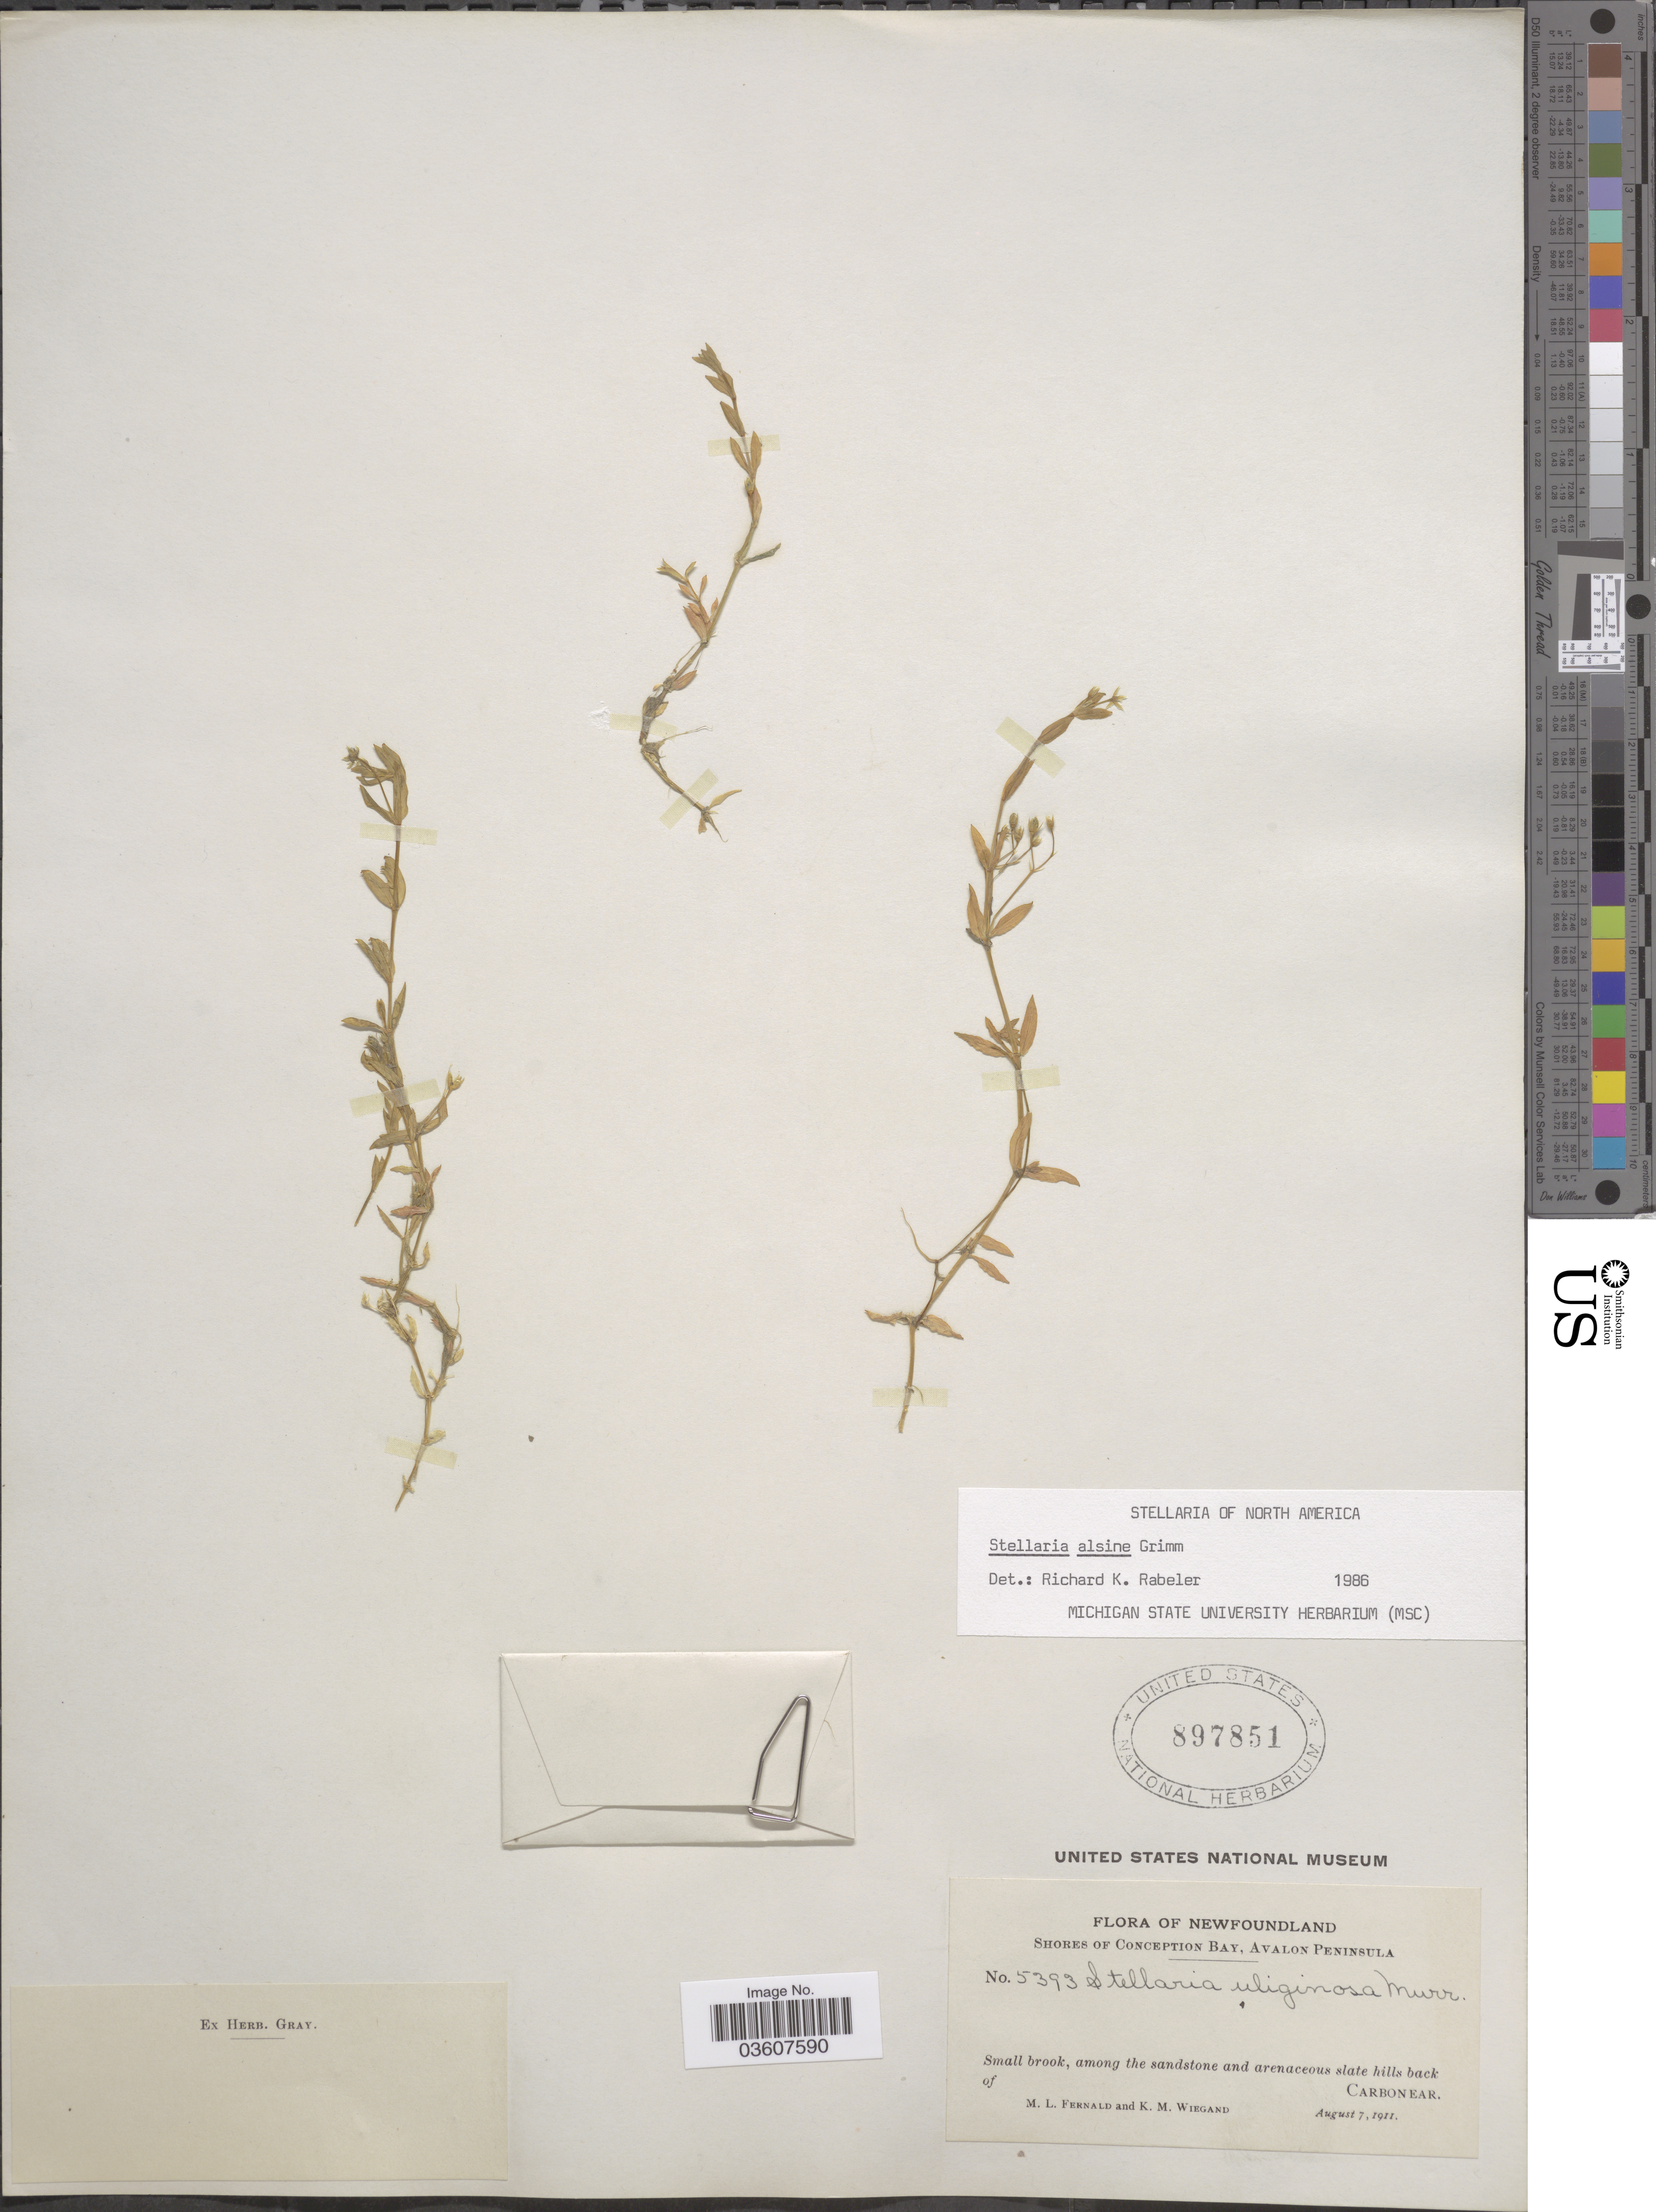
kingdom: Plantae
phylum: Tracheophyta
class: Magnoliopsida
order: Caryophyllales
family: Caryophyllaceae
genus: Stellaria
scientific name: Stellaria alsine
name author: Grimm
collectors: M. L. Fernald & K. M. Wiegand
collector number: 5393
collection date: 1911-08-07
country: Canada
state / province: Newfoundland and Labrador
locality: Shores of Conception Bay, Avalon Peninsula. Small brook, among the sandstone and arenaceous slate hills back of Carbonear.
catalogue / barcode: US 897851